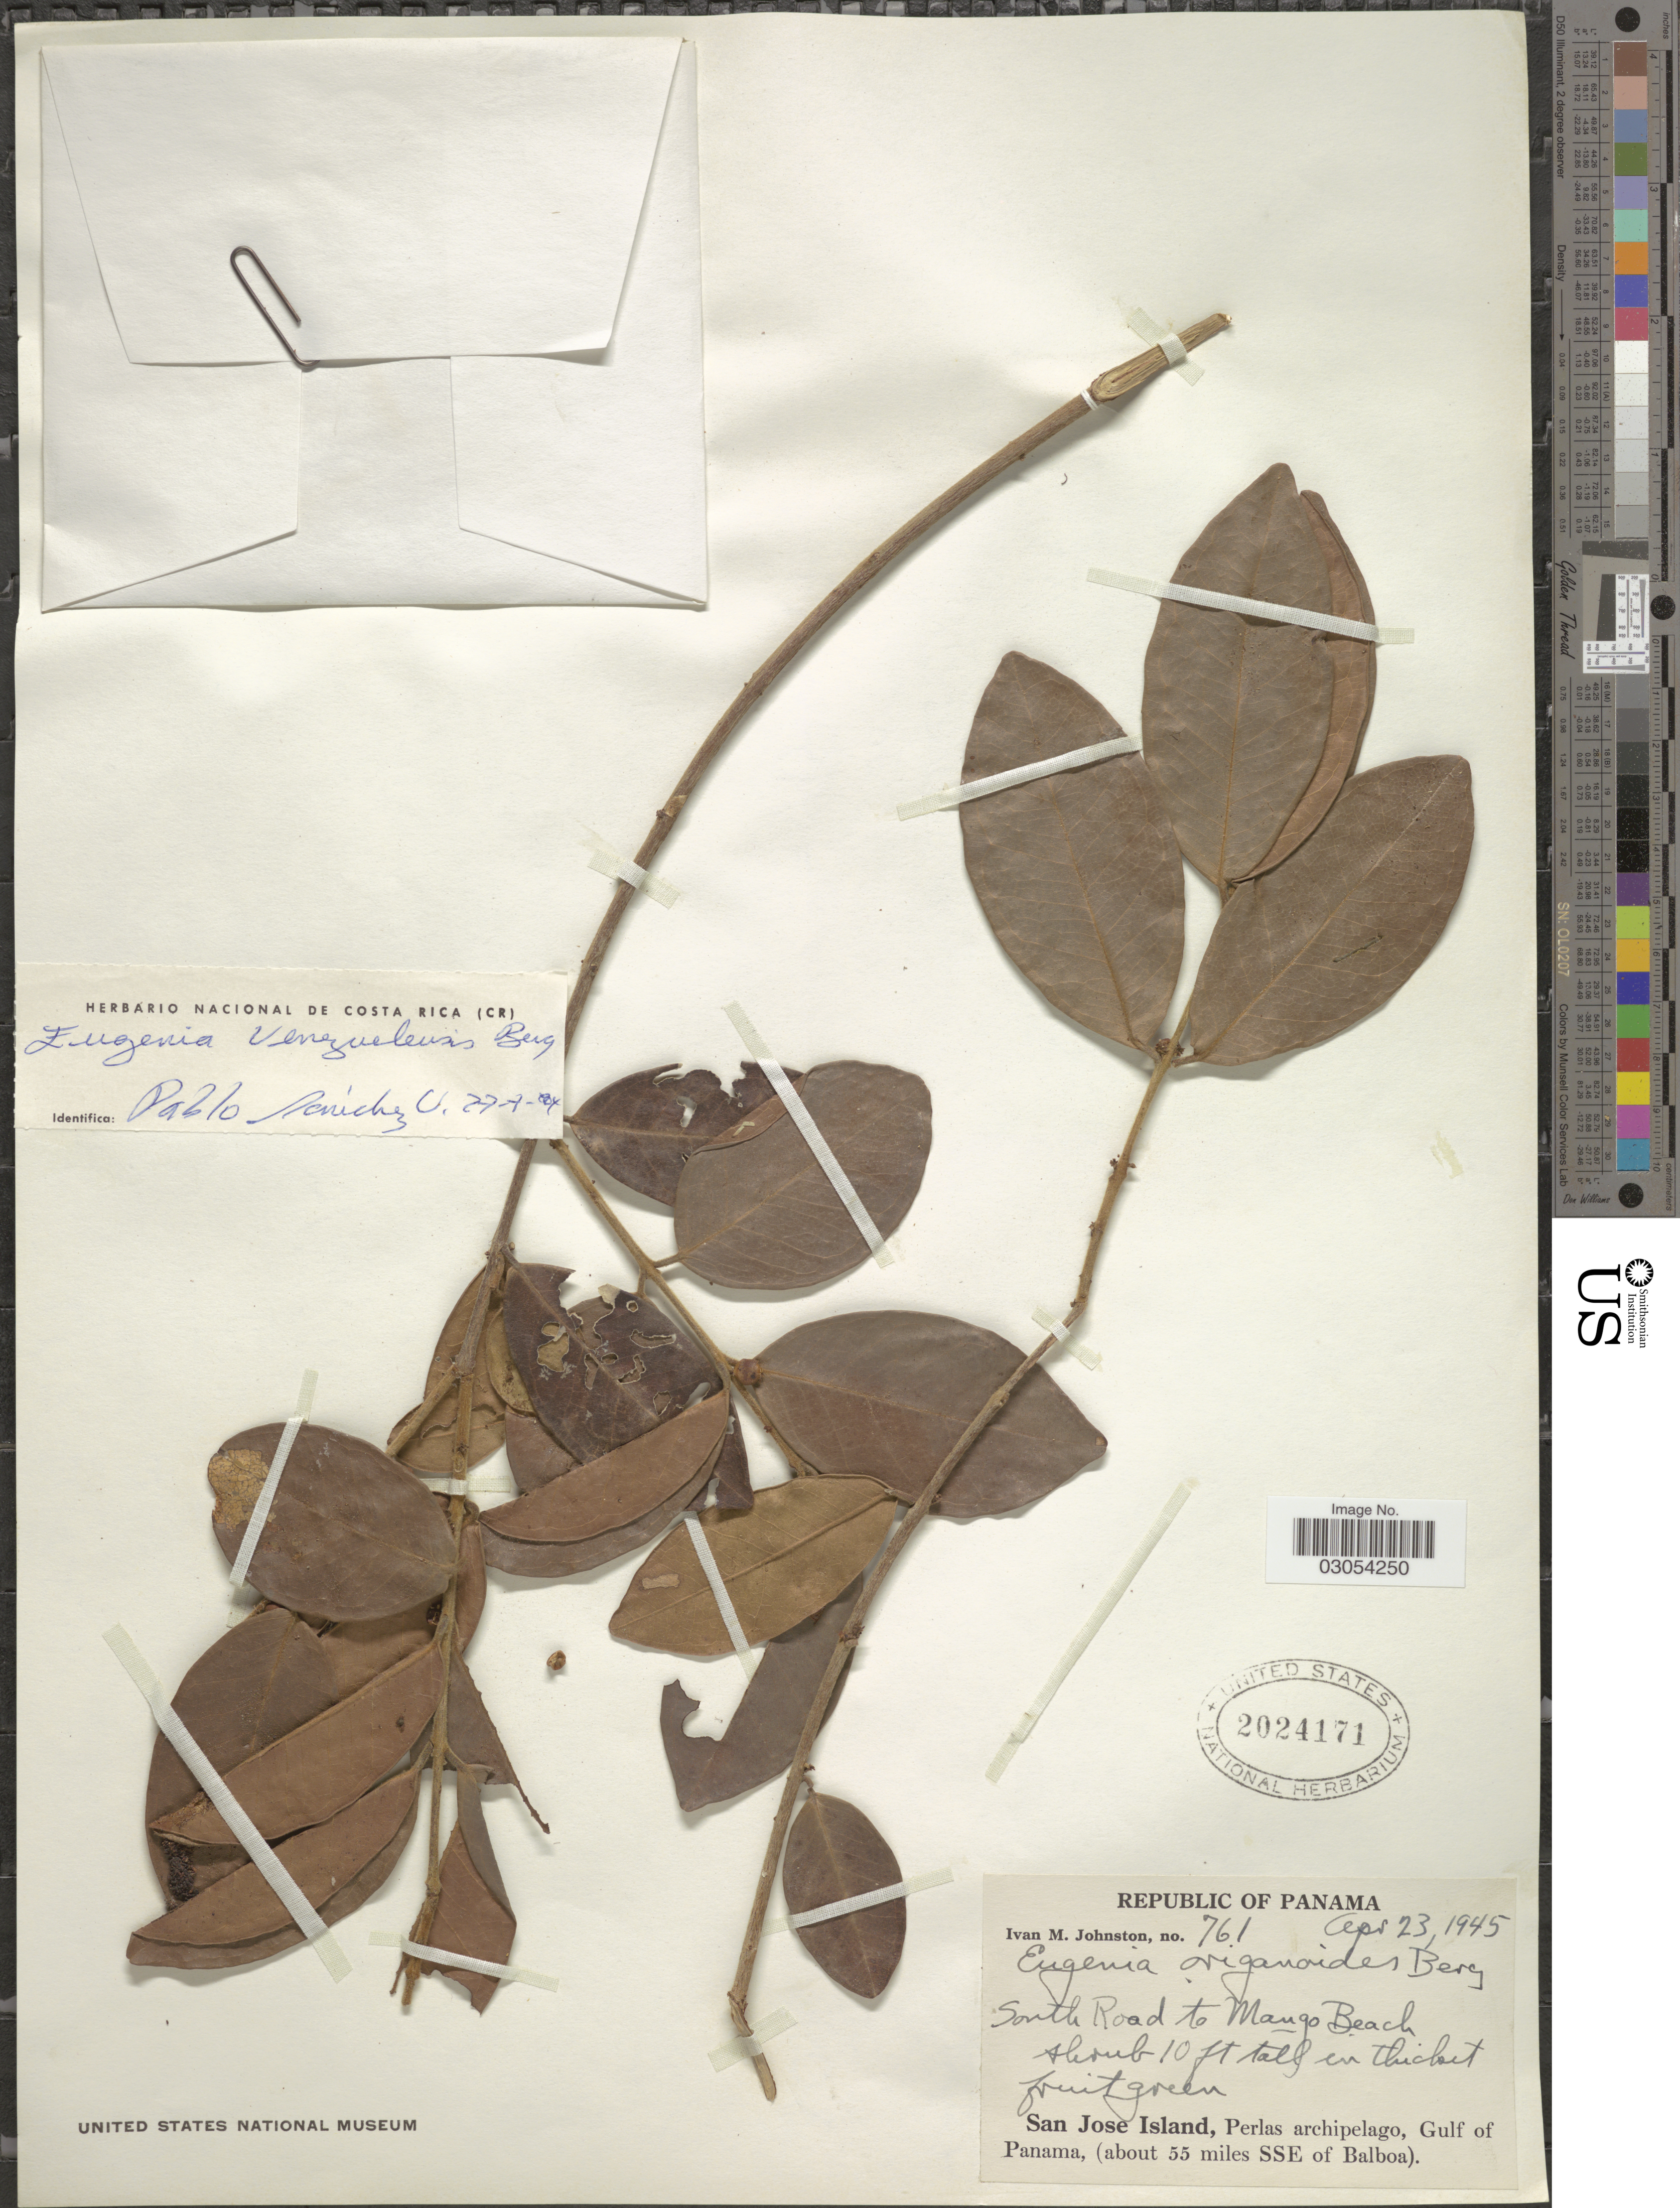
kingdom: Plantae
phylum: Tracheophyta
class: Magnoliopsida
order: Myrtales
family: Myrtaceae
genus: Eugenia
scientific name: Eugenia venezuelensis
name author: O. Berg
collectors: I.M. Johnston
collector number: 761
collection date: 1945-04-23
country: Panama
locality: Republic of Panama. South Road to Mango Beach. San Jose Island, Perlas archipelago, Gulf of Panama, (about 55 miles SSE of Balboa).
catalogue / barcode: US 2024171